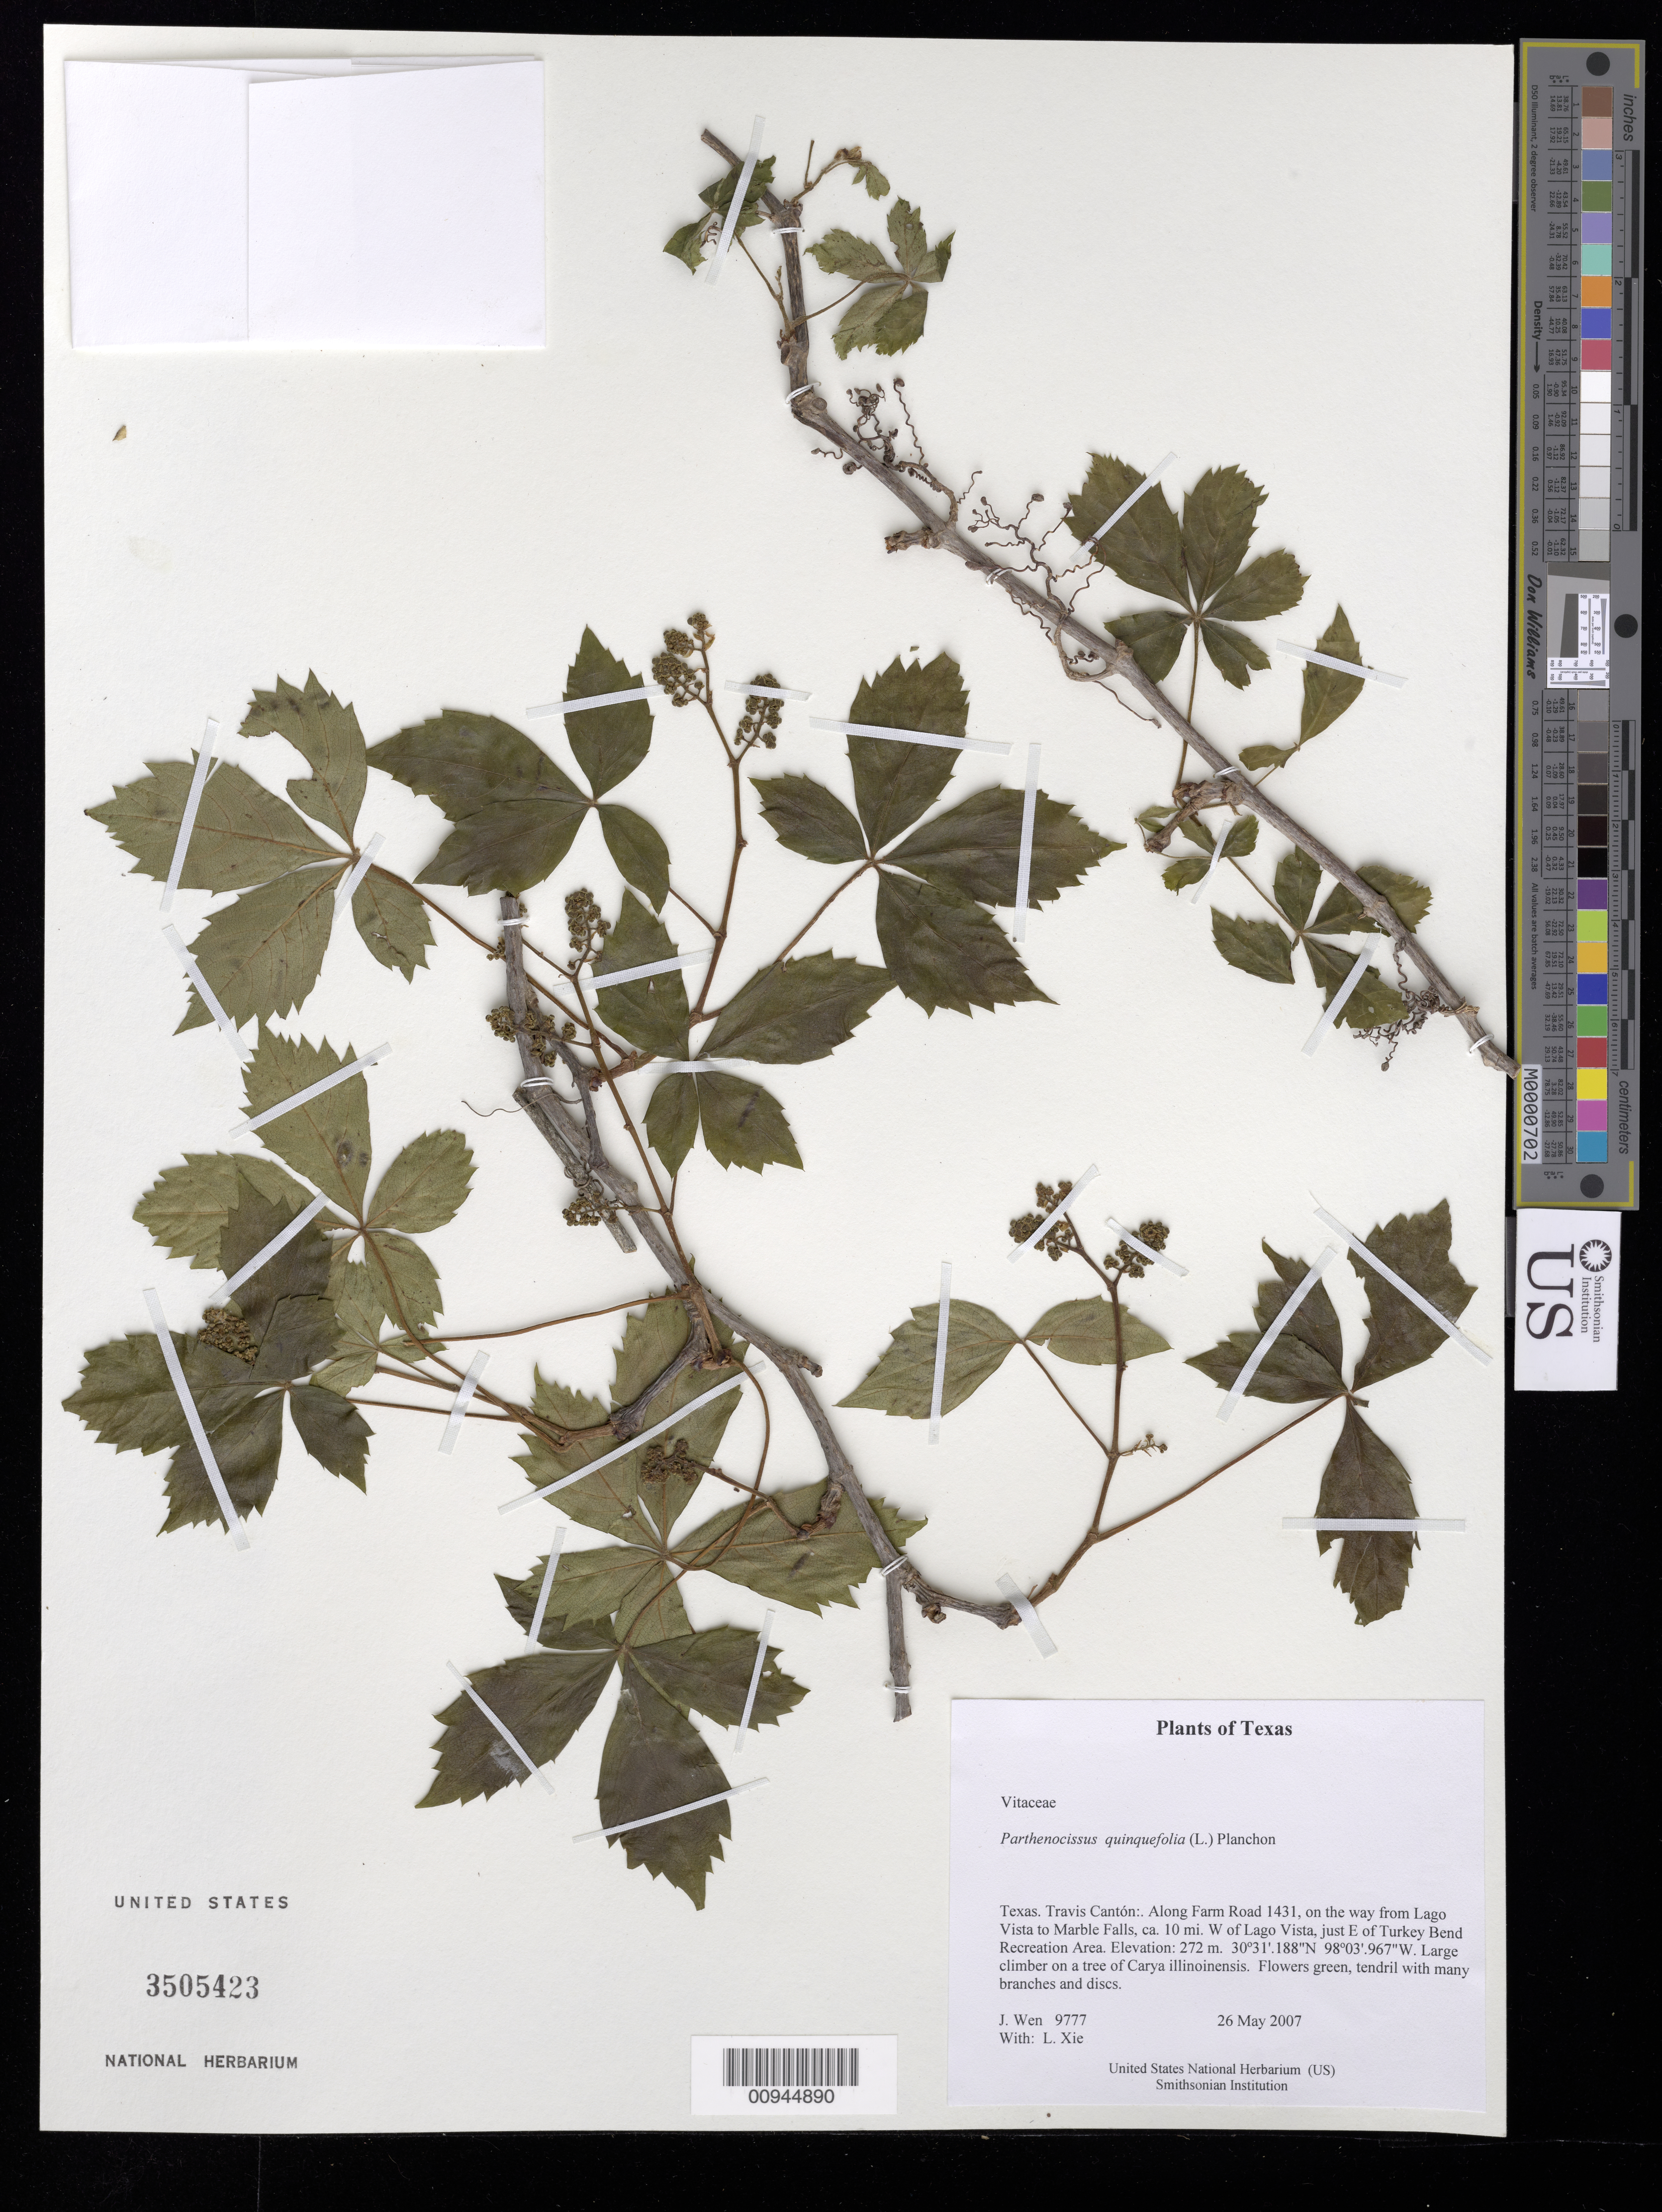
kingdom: Plantae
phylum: Tracheophyta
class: Magnoliopsida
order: Vitales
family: Vitaceae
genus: Parthenocissus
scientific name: Parthenocissus quinquefolia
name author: (L.) Planch.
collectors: J. Wen & L. Xie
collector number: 9777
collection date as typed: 26 May 2007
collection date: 2007-05-26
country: United States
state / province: Texas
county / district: Travis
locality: Along Farm Road 1431, on the way from Lago Vista to Marble Falls, ca. 10 mi. W of Lago Vista, just E of Turkey Bend Recreation Area.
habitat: On a tree of Carya illinoinensis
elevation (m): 272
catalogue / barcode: US 3505423